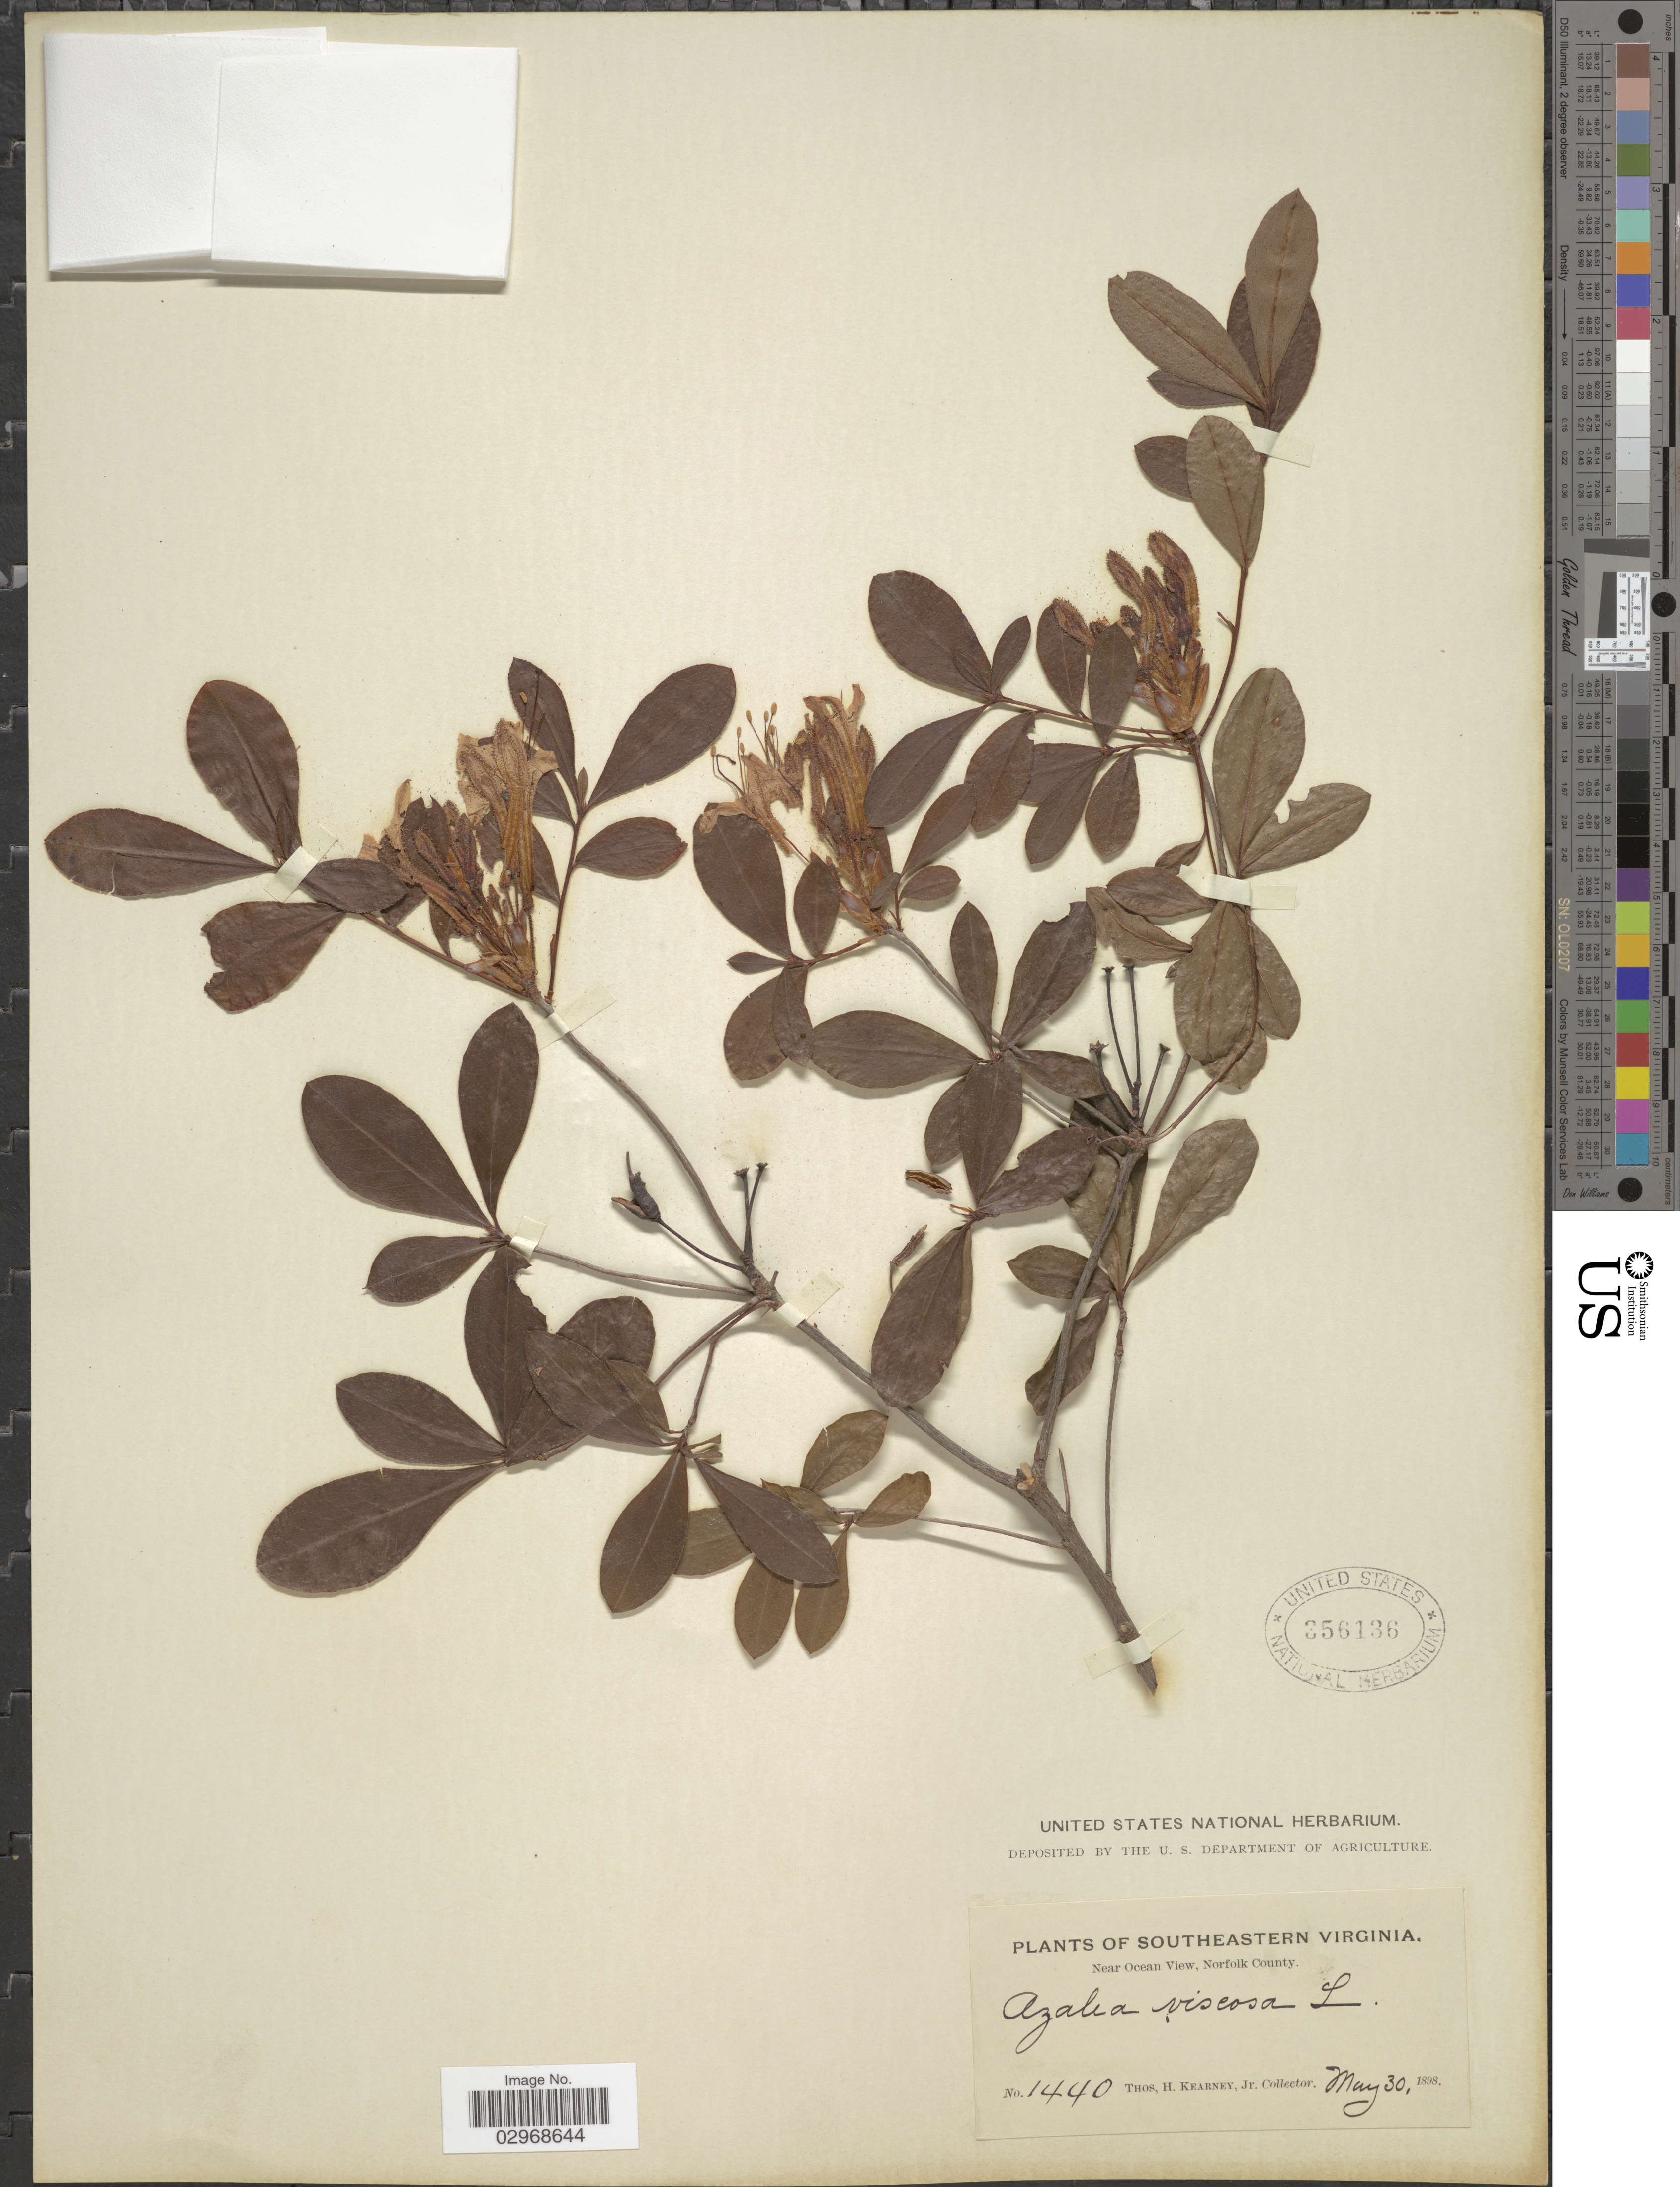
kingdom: Plantae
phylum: Tracheophyta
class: Magnoliopsida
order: Ericales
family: Ericaceae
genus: Rhododendron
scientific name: Rhododendron viscosum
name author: (L.) Torr.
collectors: T. H. Kearney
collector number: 1440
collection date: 1898-05-30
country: United States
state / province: Virginia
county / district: City of Norfolk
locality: Southeastern Virginia, Near Ocean View, Norfolk County.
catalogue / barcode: US 356136